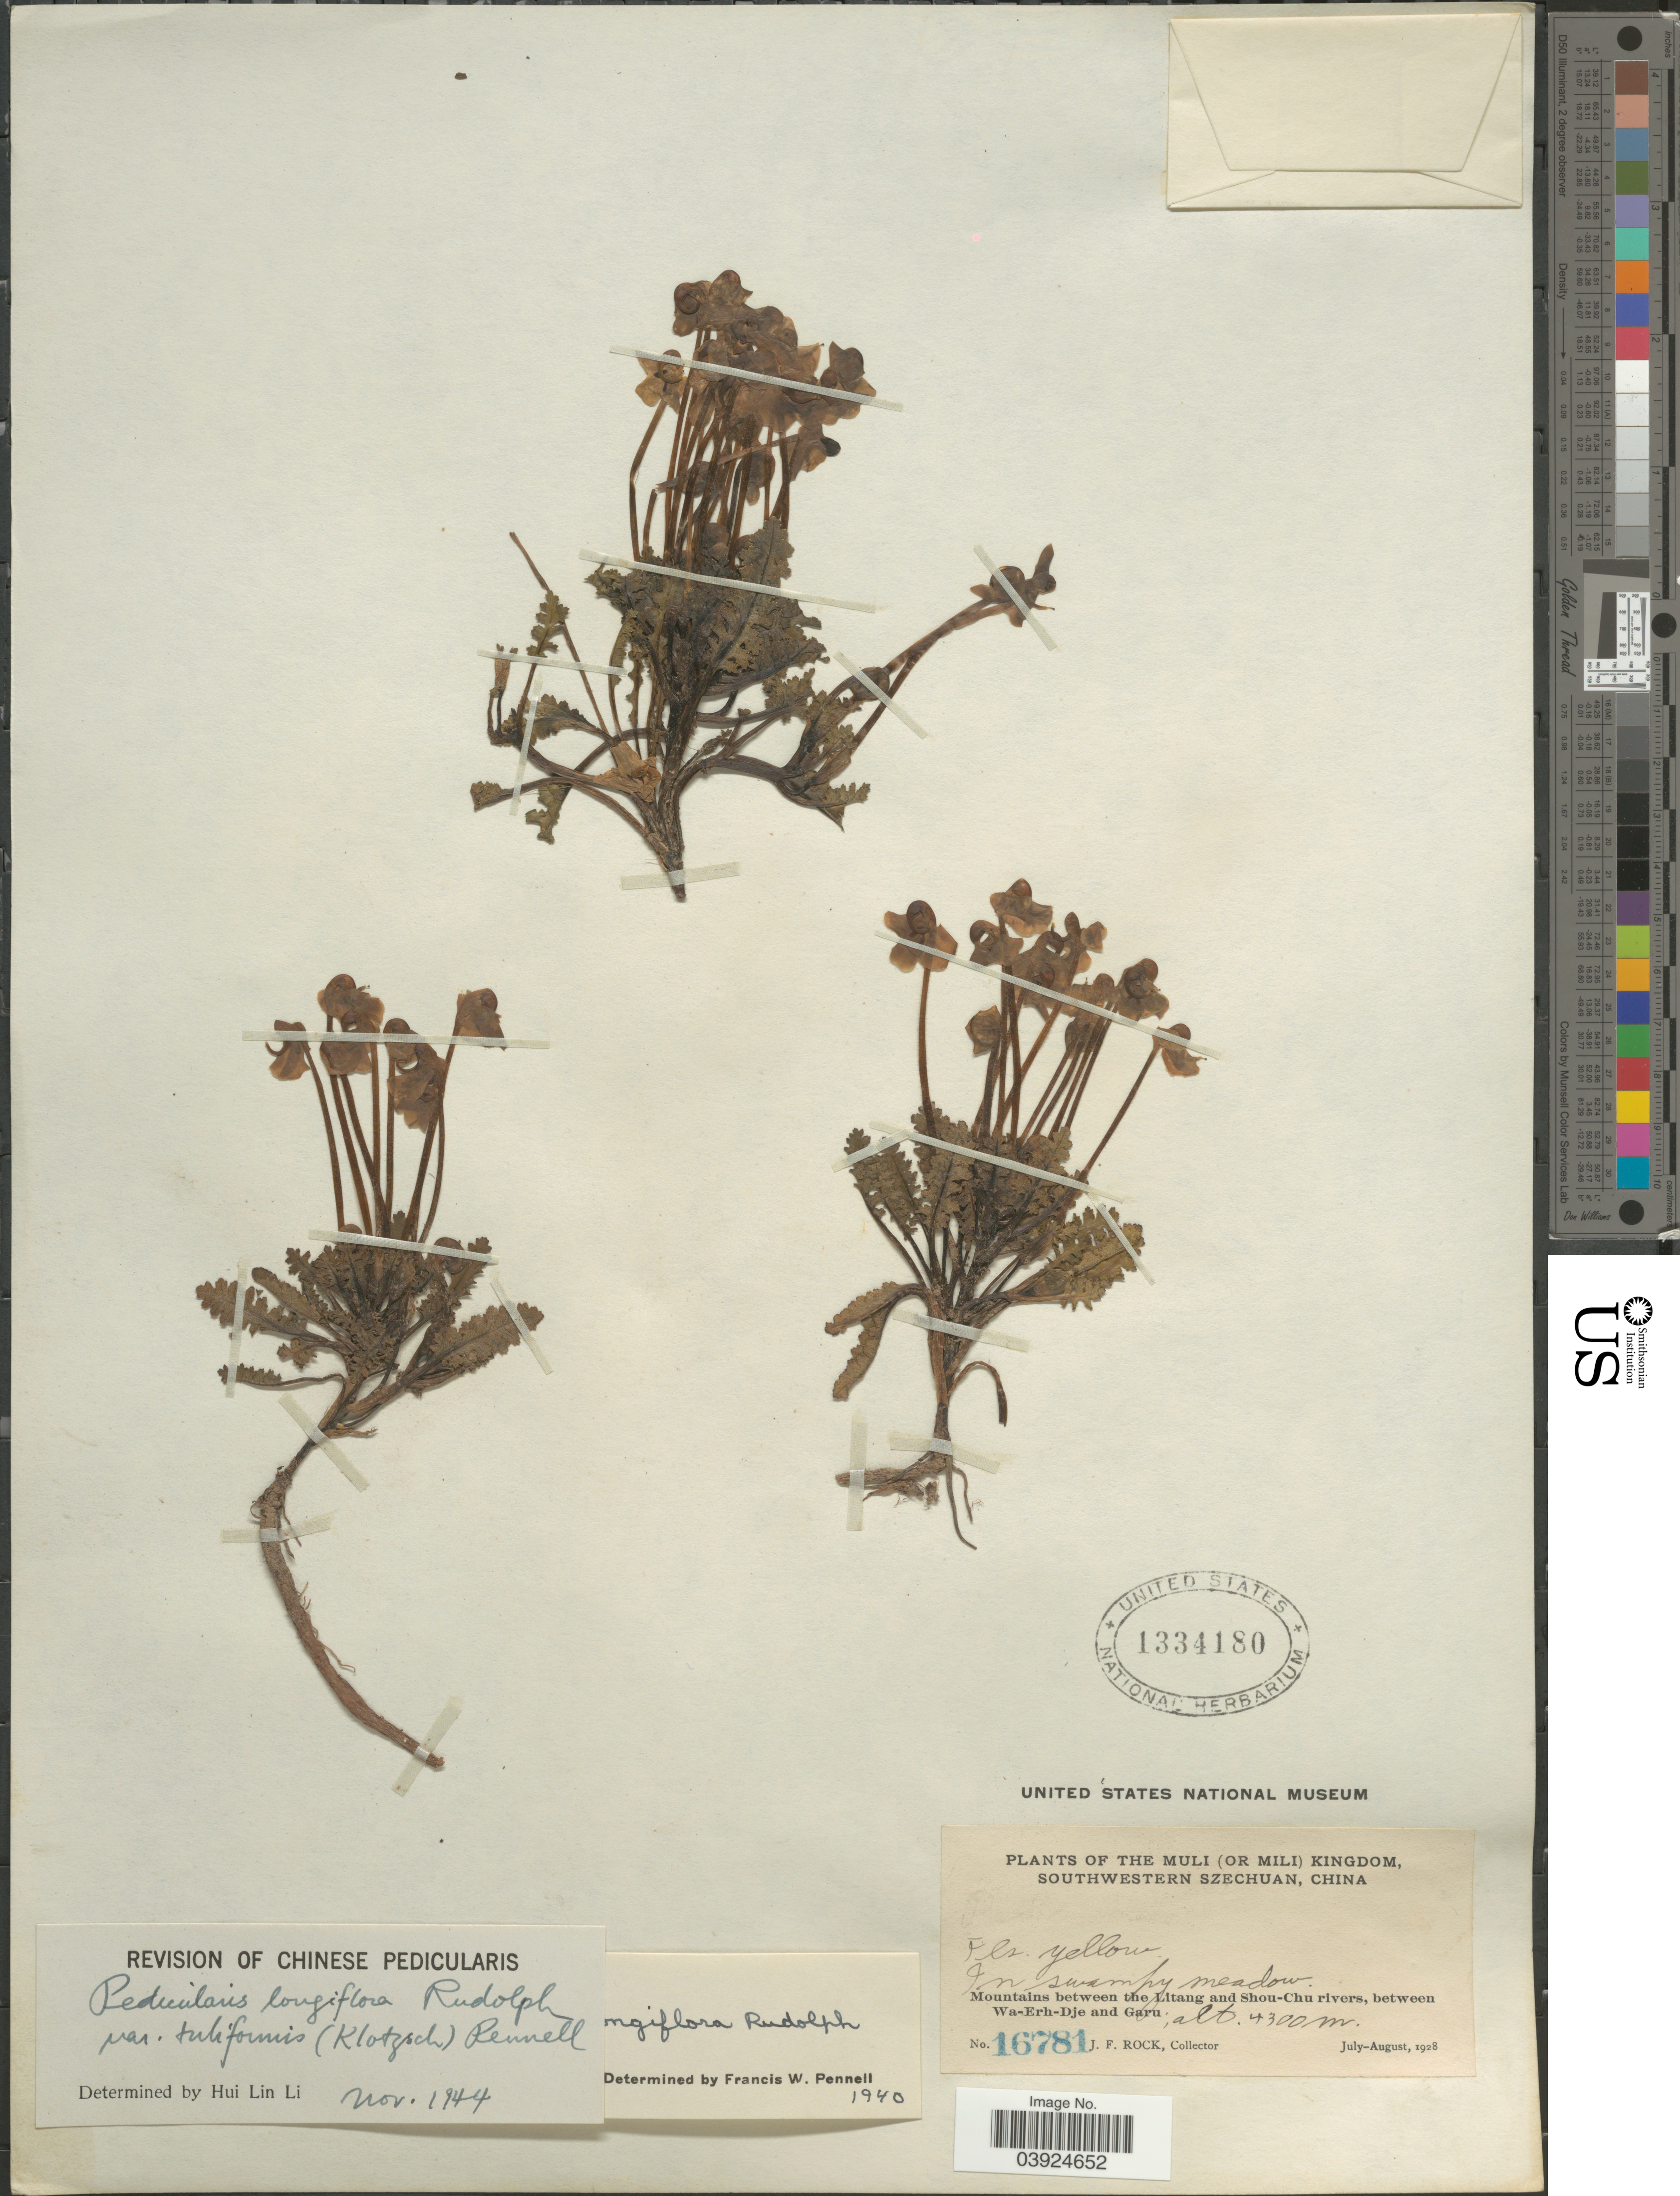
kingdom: Plantae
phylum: Tracheophyta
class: Magnoliopsida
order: Lamiales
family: Orobanchaceae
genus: Pedicularis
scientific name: Pedicularis longiflora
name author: Rudolph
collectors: J. Rock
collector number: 16781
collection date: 1928-07/1928-08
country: China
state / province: Sichuan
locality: The Muli (or Mili) Kingdom, Southwestern Szechuan. Mountains between the Litang and Shou-Chu rivers, between Wa-Erh-Dje and Garu.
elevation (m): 4300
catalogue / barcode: US 1334180